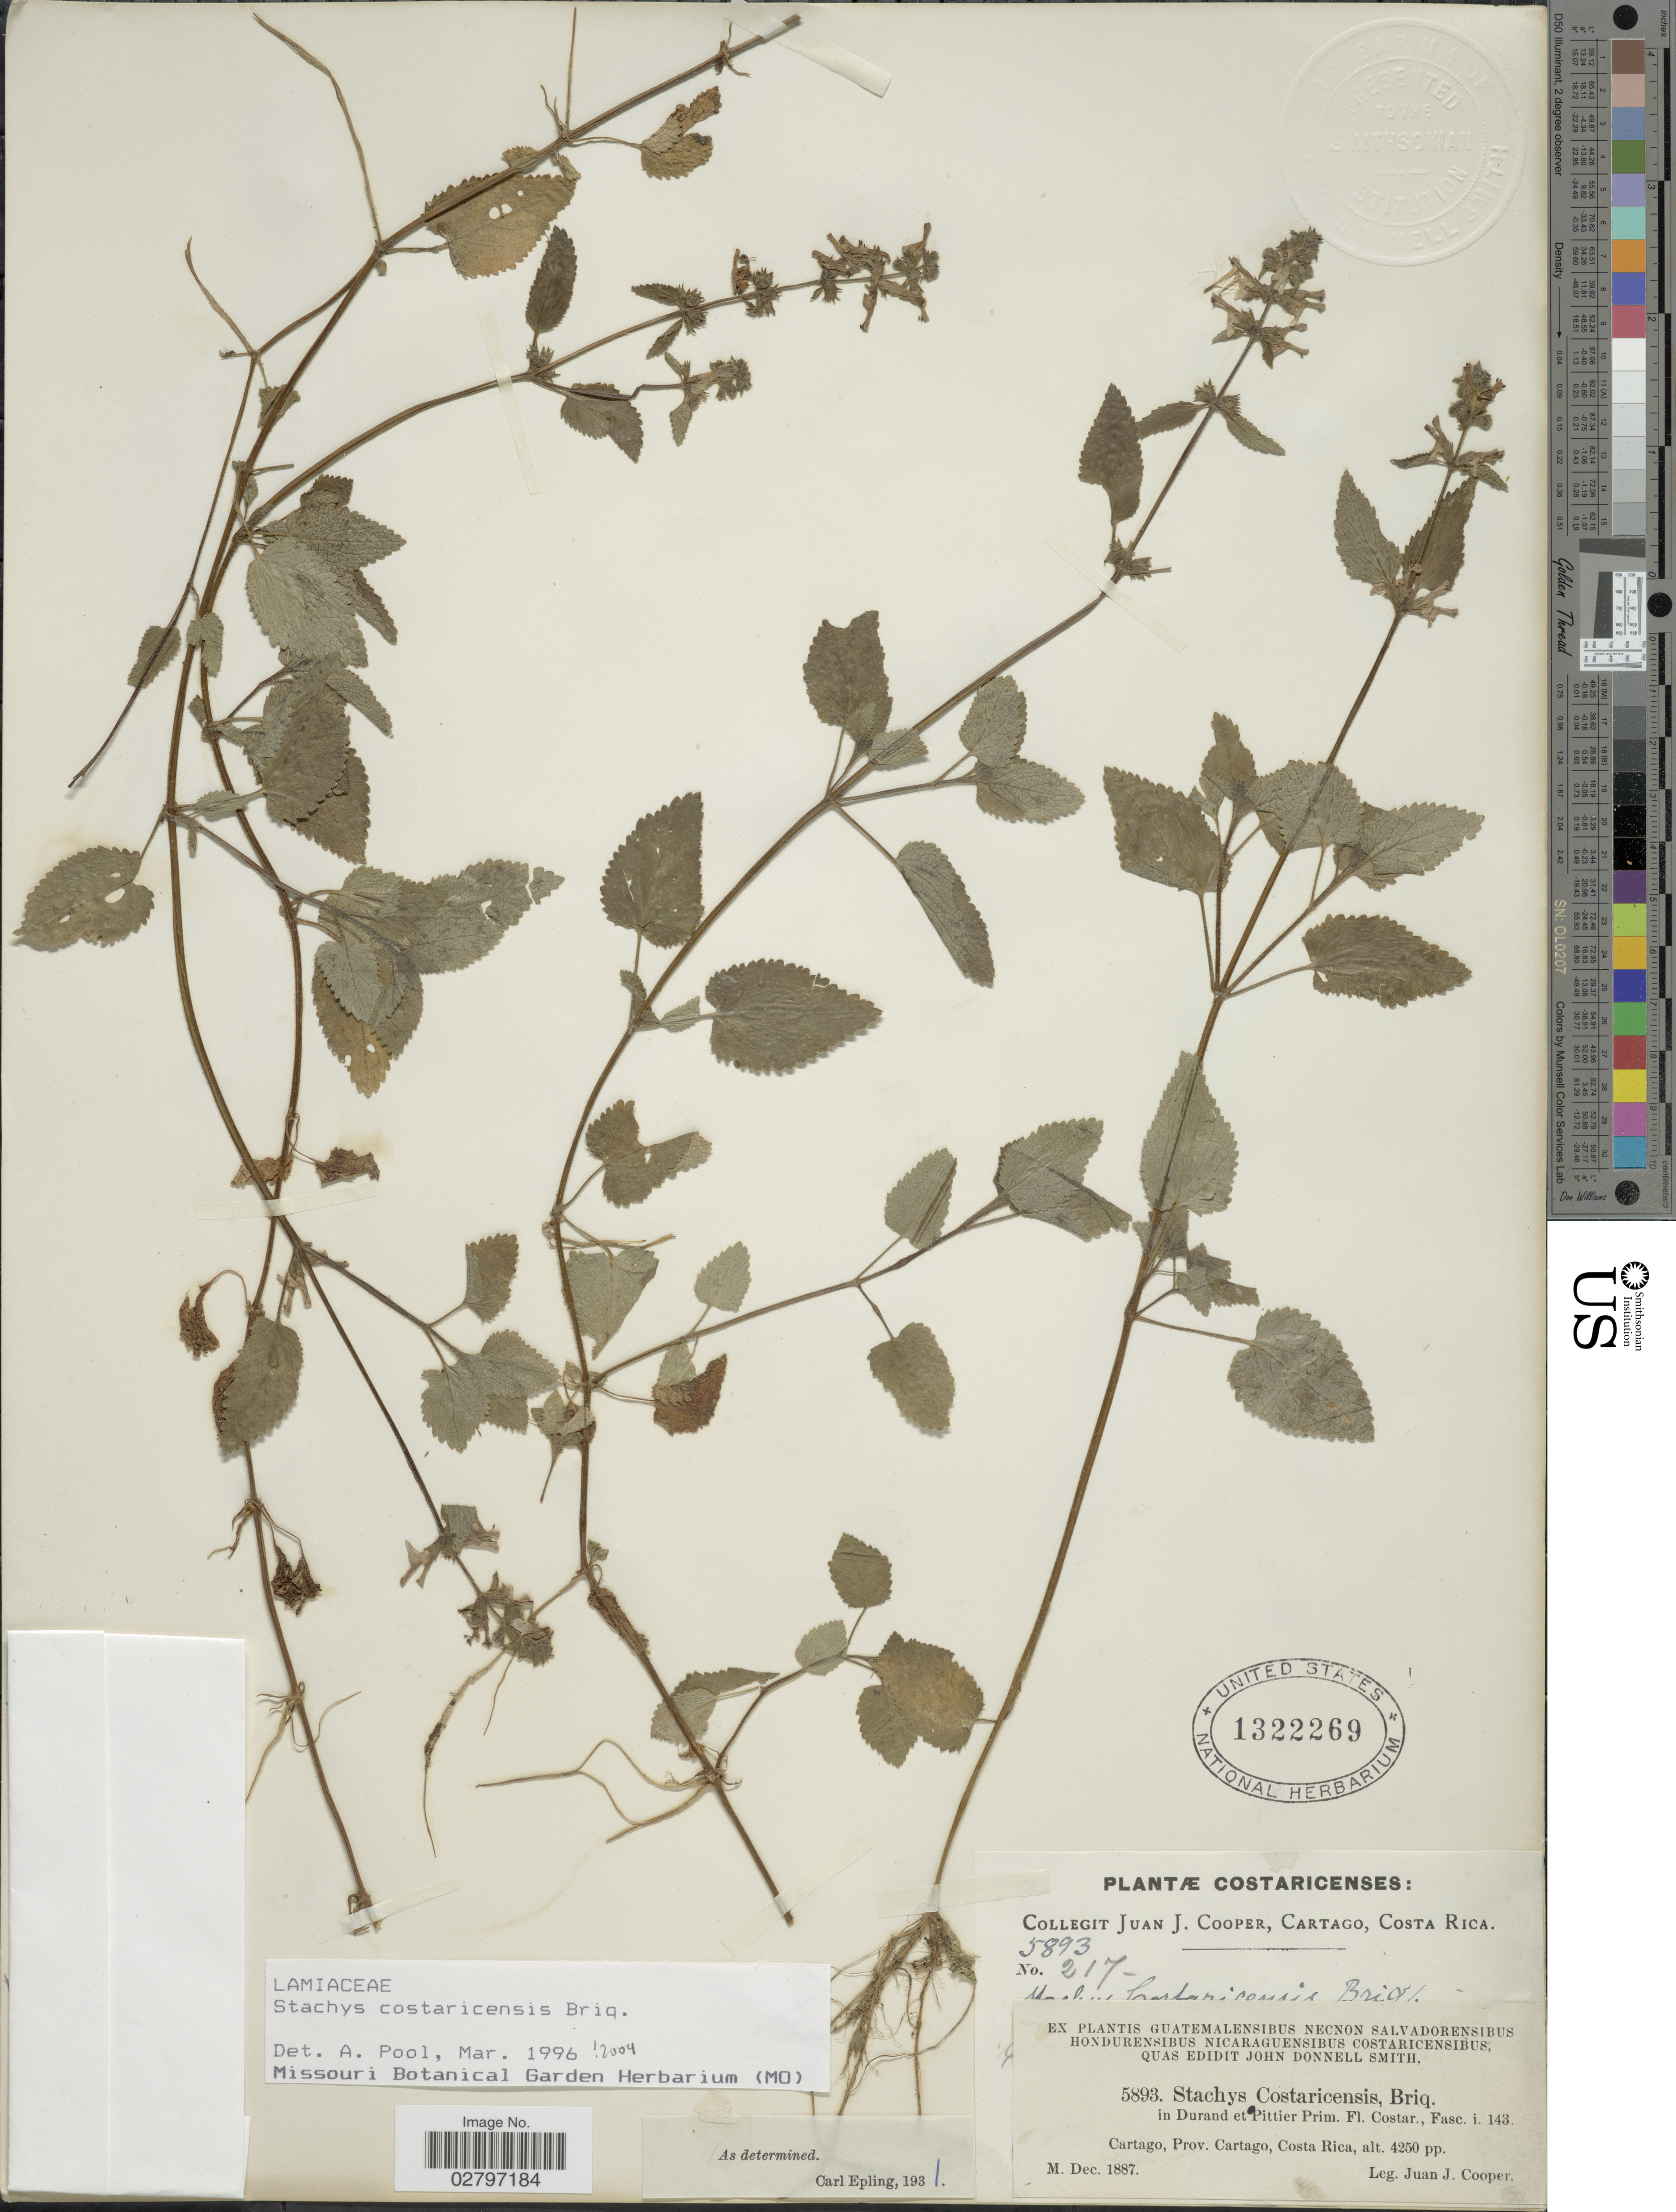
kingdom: Plantae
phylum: Tracheophyta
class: Magnoliopsida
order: Lamiales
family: Lamiaceae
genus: Stachys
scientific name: Stachys costaricensis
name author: Briq.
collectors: J. J. Cooper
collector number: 5893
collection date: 1887-12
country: Costa Rica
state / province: Cartago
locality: Cartago, Prov. Cartago.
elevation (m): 1295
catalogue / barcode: US 1322269